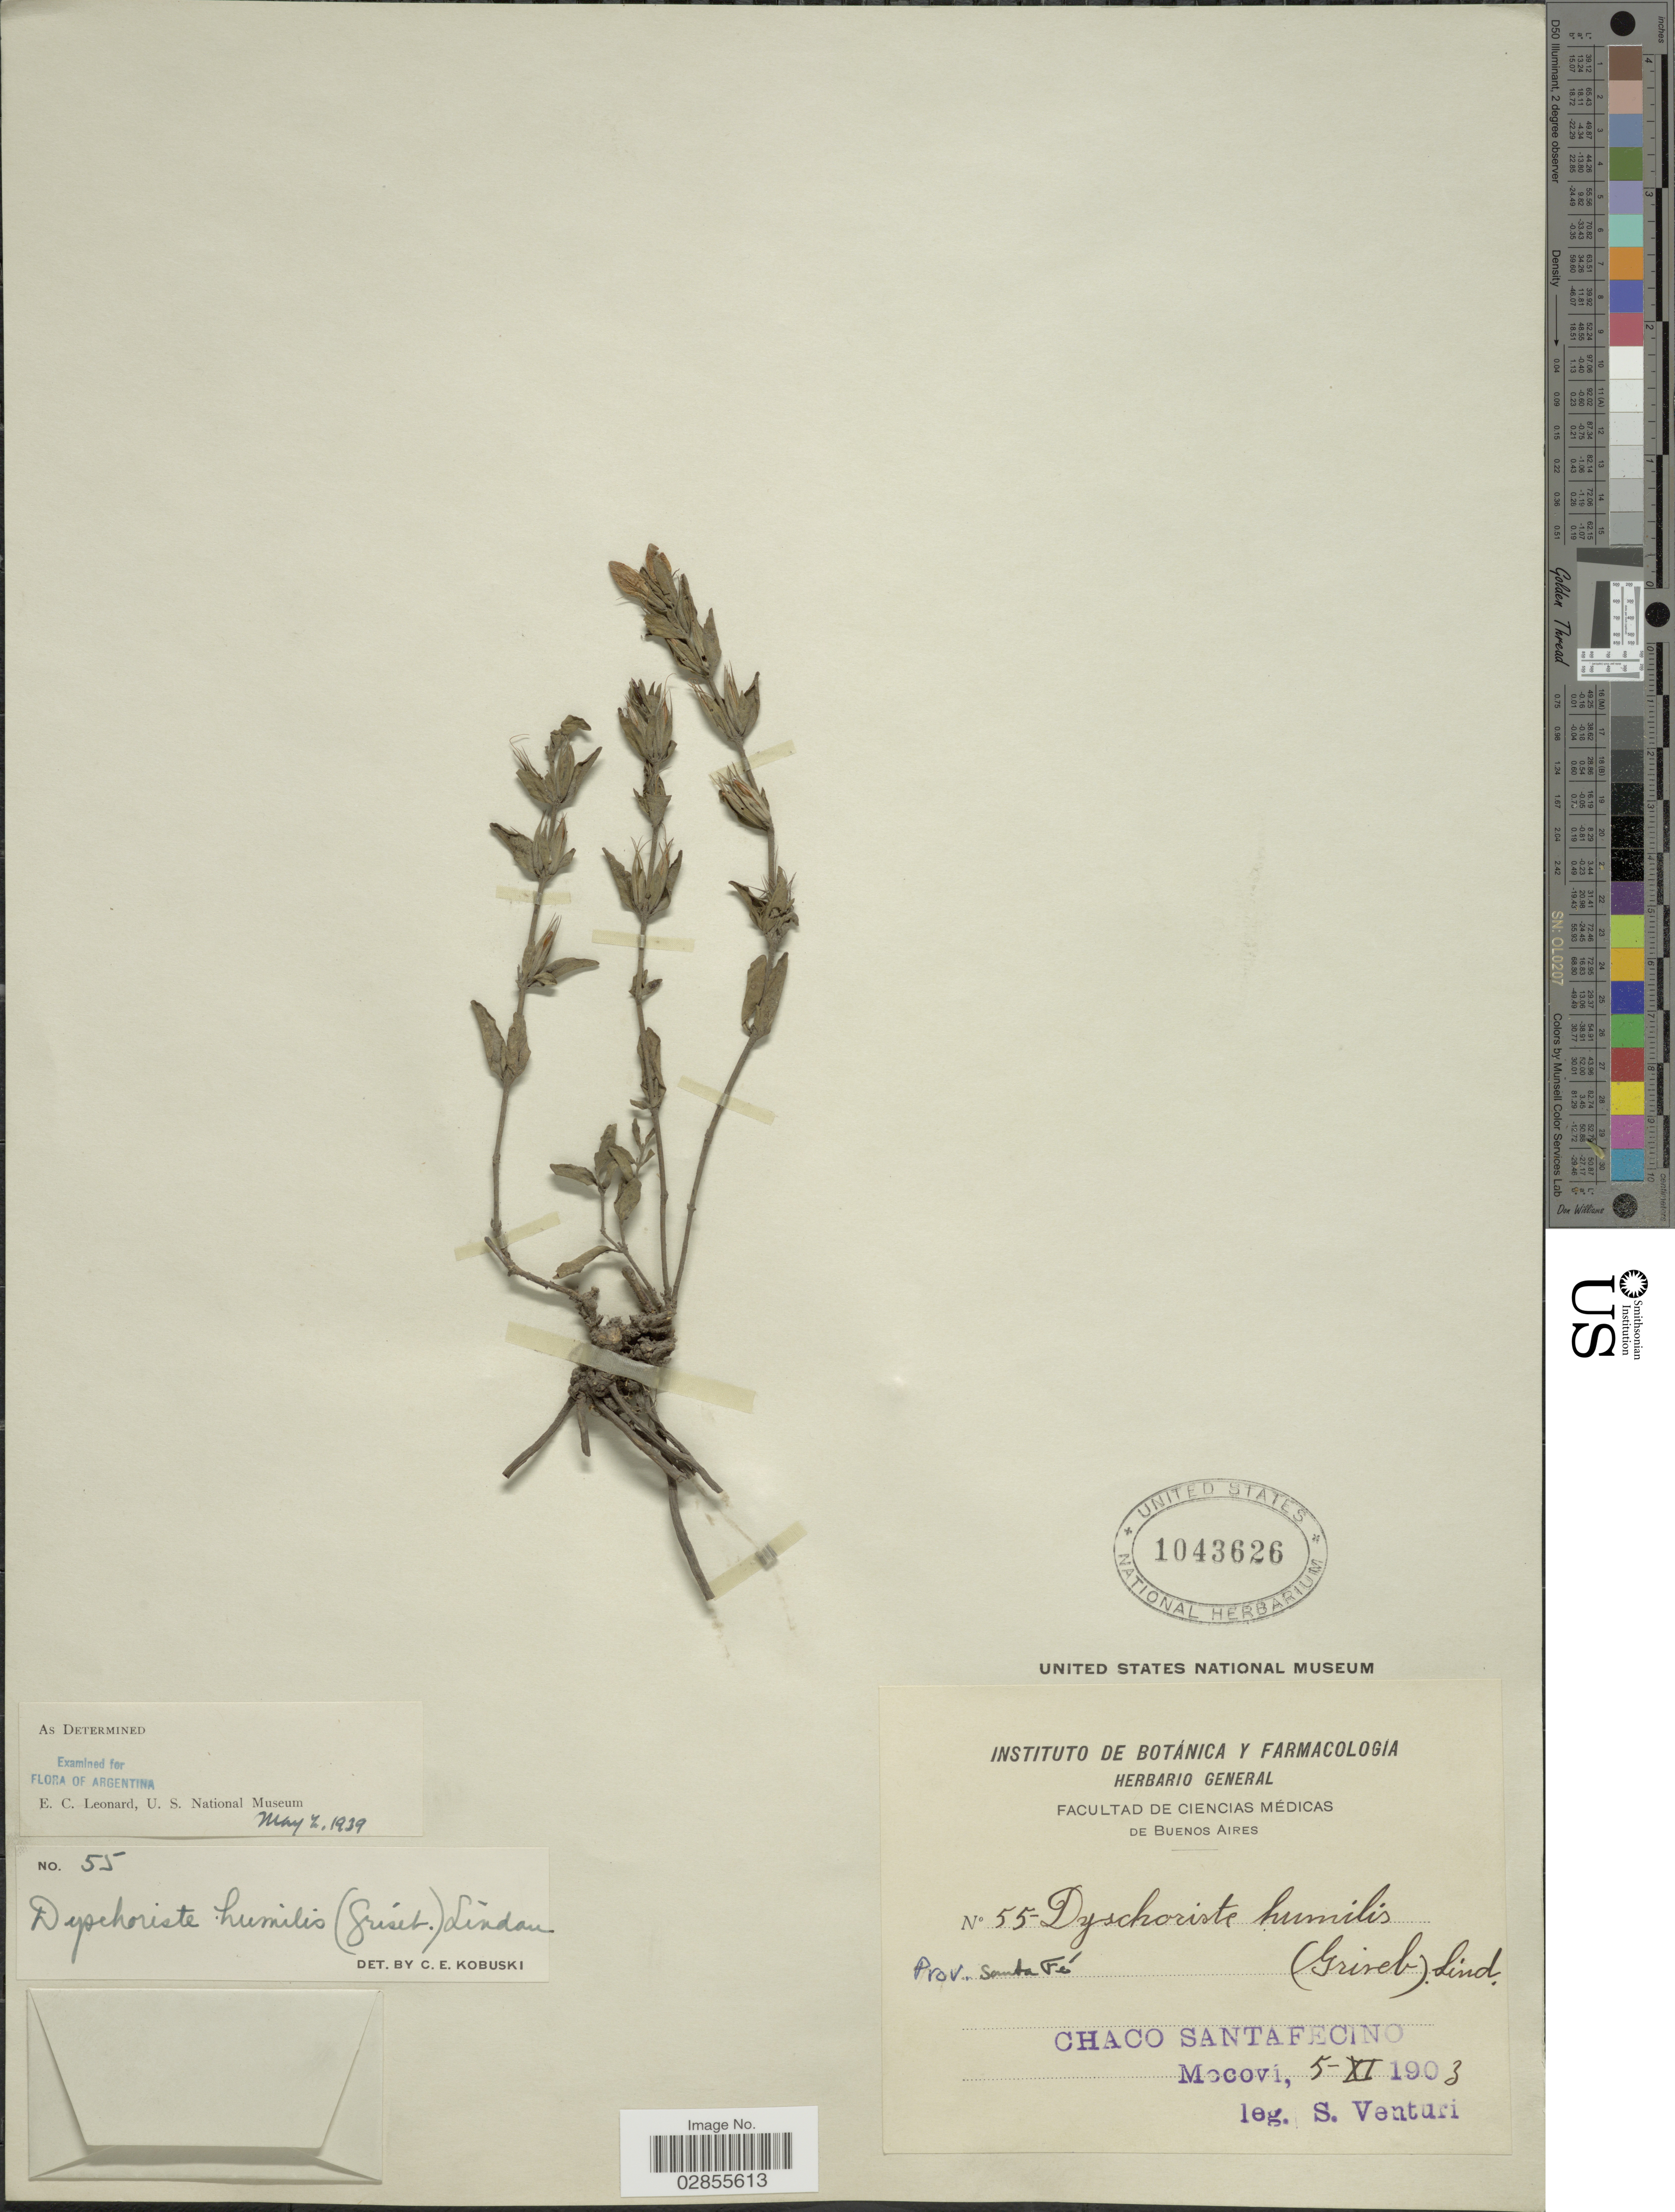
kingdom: Plantae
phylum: Tracheophyta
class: Magnoliopsida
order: Lamiales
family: Acanthaceae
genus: Dyschoriste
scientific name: Dyschoriste humilis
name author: Lindau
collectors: S. Venturi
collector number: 55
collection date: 1903-11-05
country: Argentina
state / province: Santa Fe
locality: Chaco Santa Fecino. Mocovi.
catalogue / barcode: US 1043626